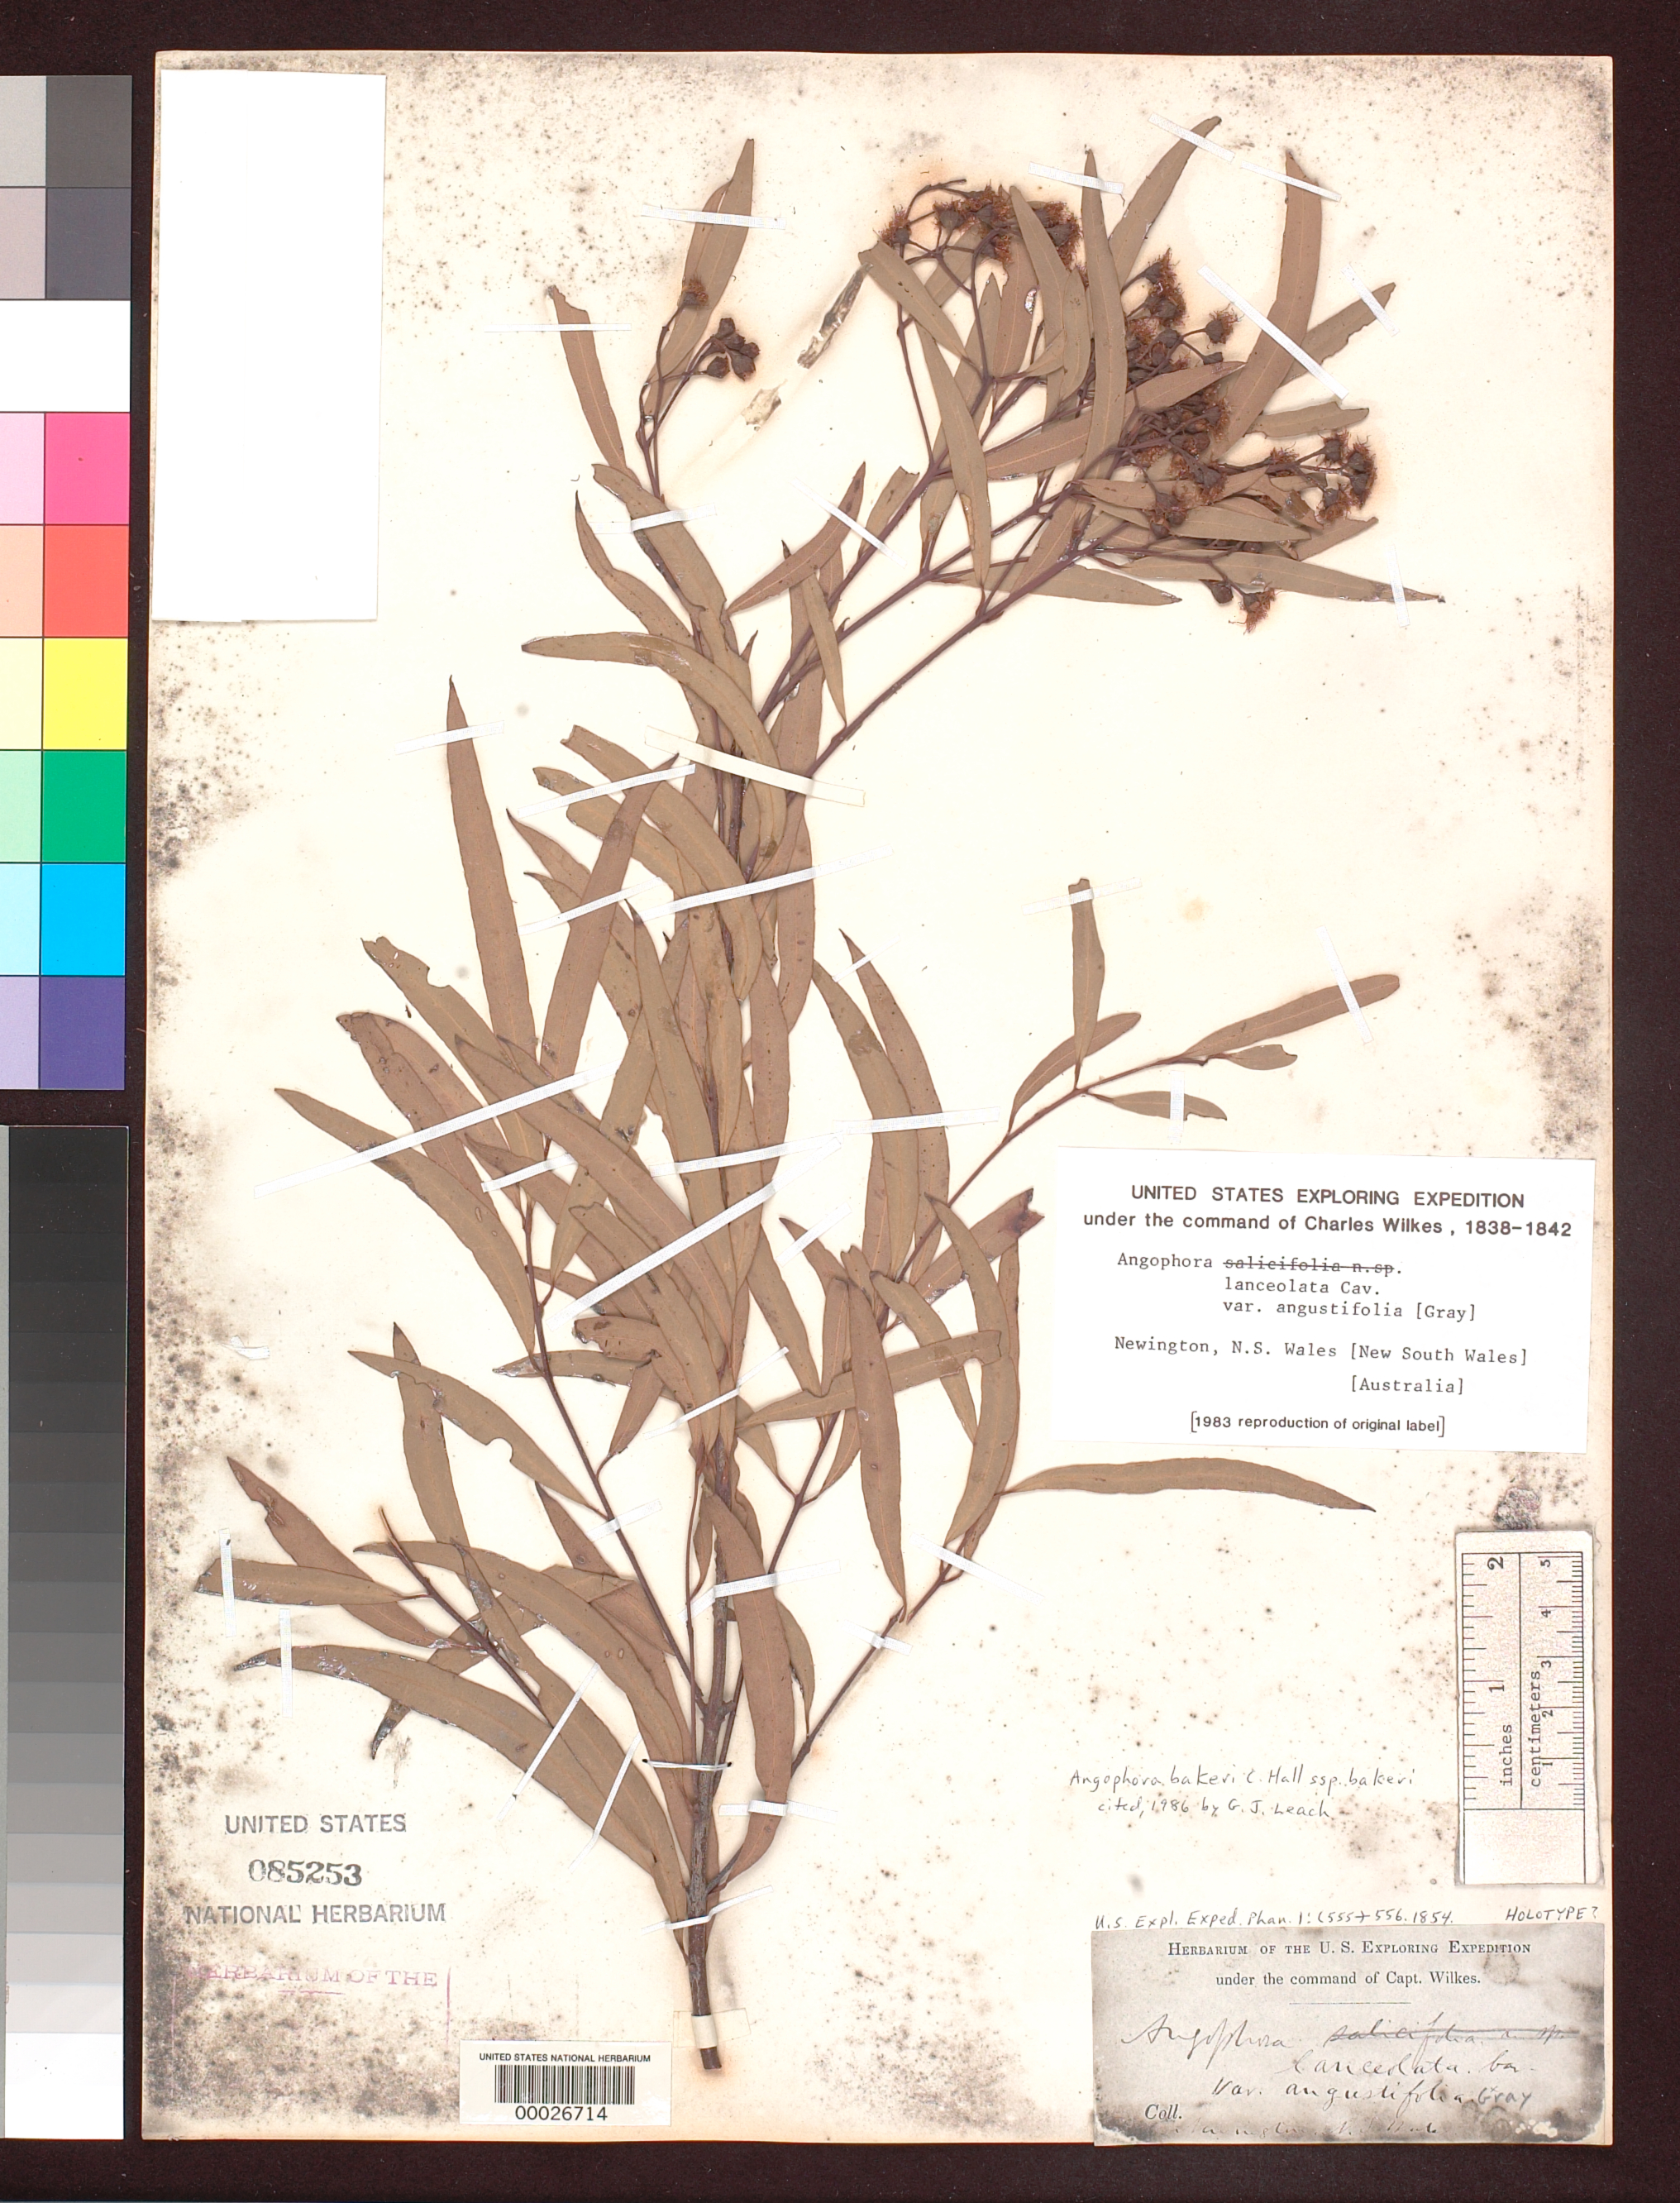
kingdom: Plantae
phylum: Tracheophyta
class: Magnoliopsida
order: Myrtales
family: Myrtaceae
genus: Angophora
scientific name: Angophora lanceolata var. angustifolia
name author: A. Gray in Wilkes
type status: Holotype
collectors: Wilkes Explor. Exped.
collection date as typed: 1838 to -- --- 1842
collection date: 1838/1842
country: Australia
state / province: New South Wales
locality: Newington.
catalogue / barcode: US 85253